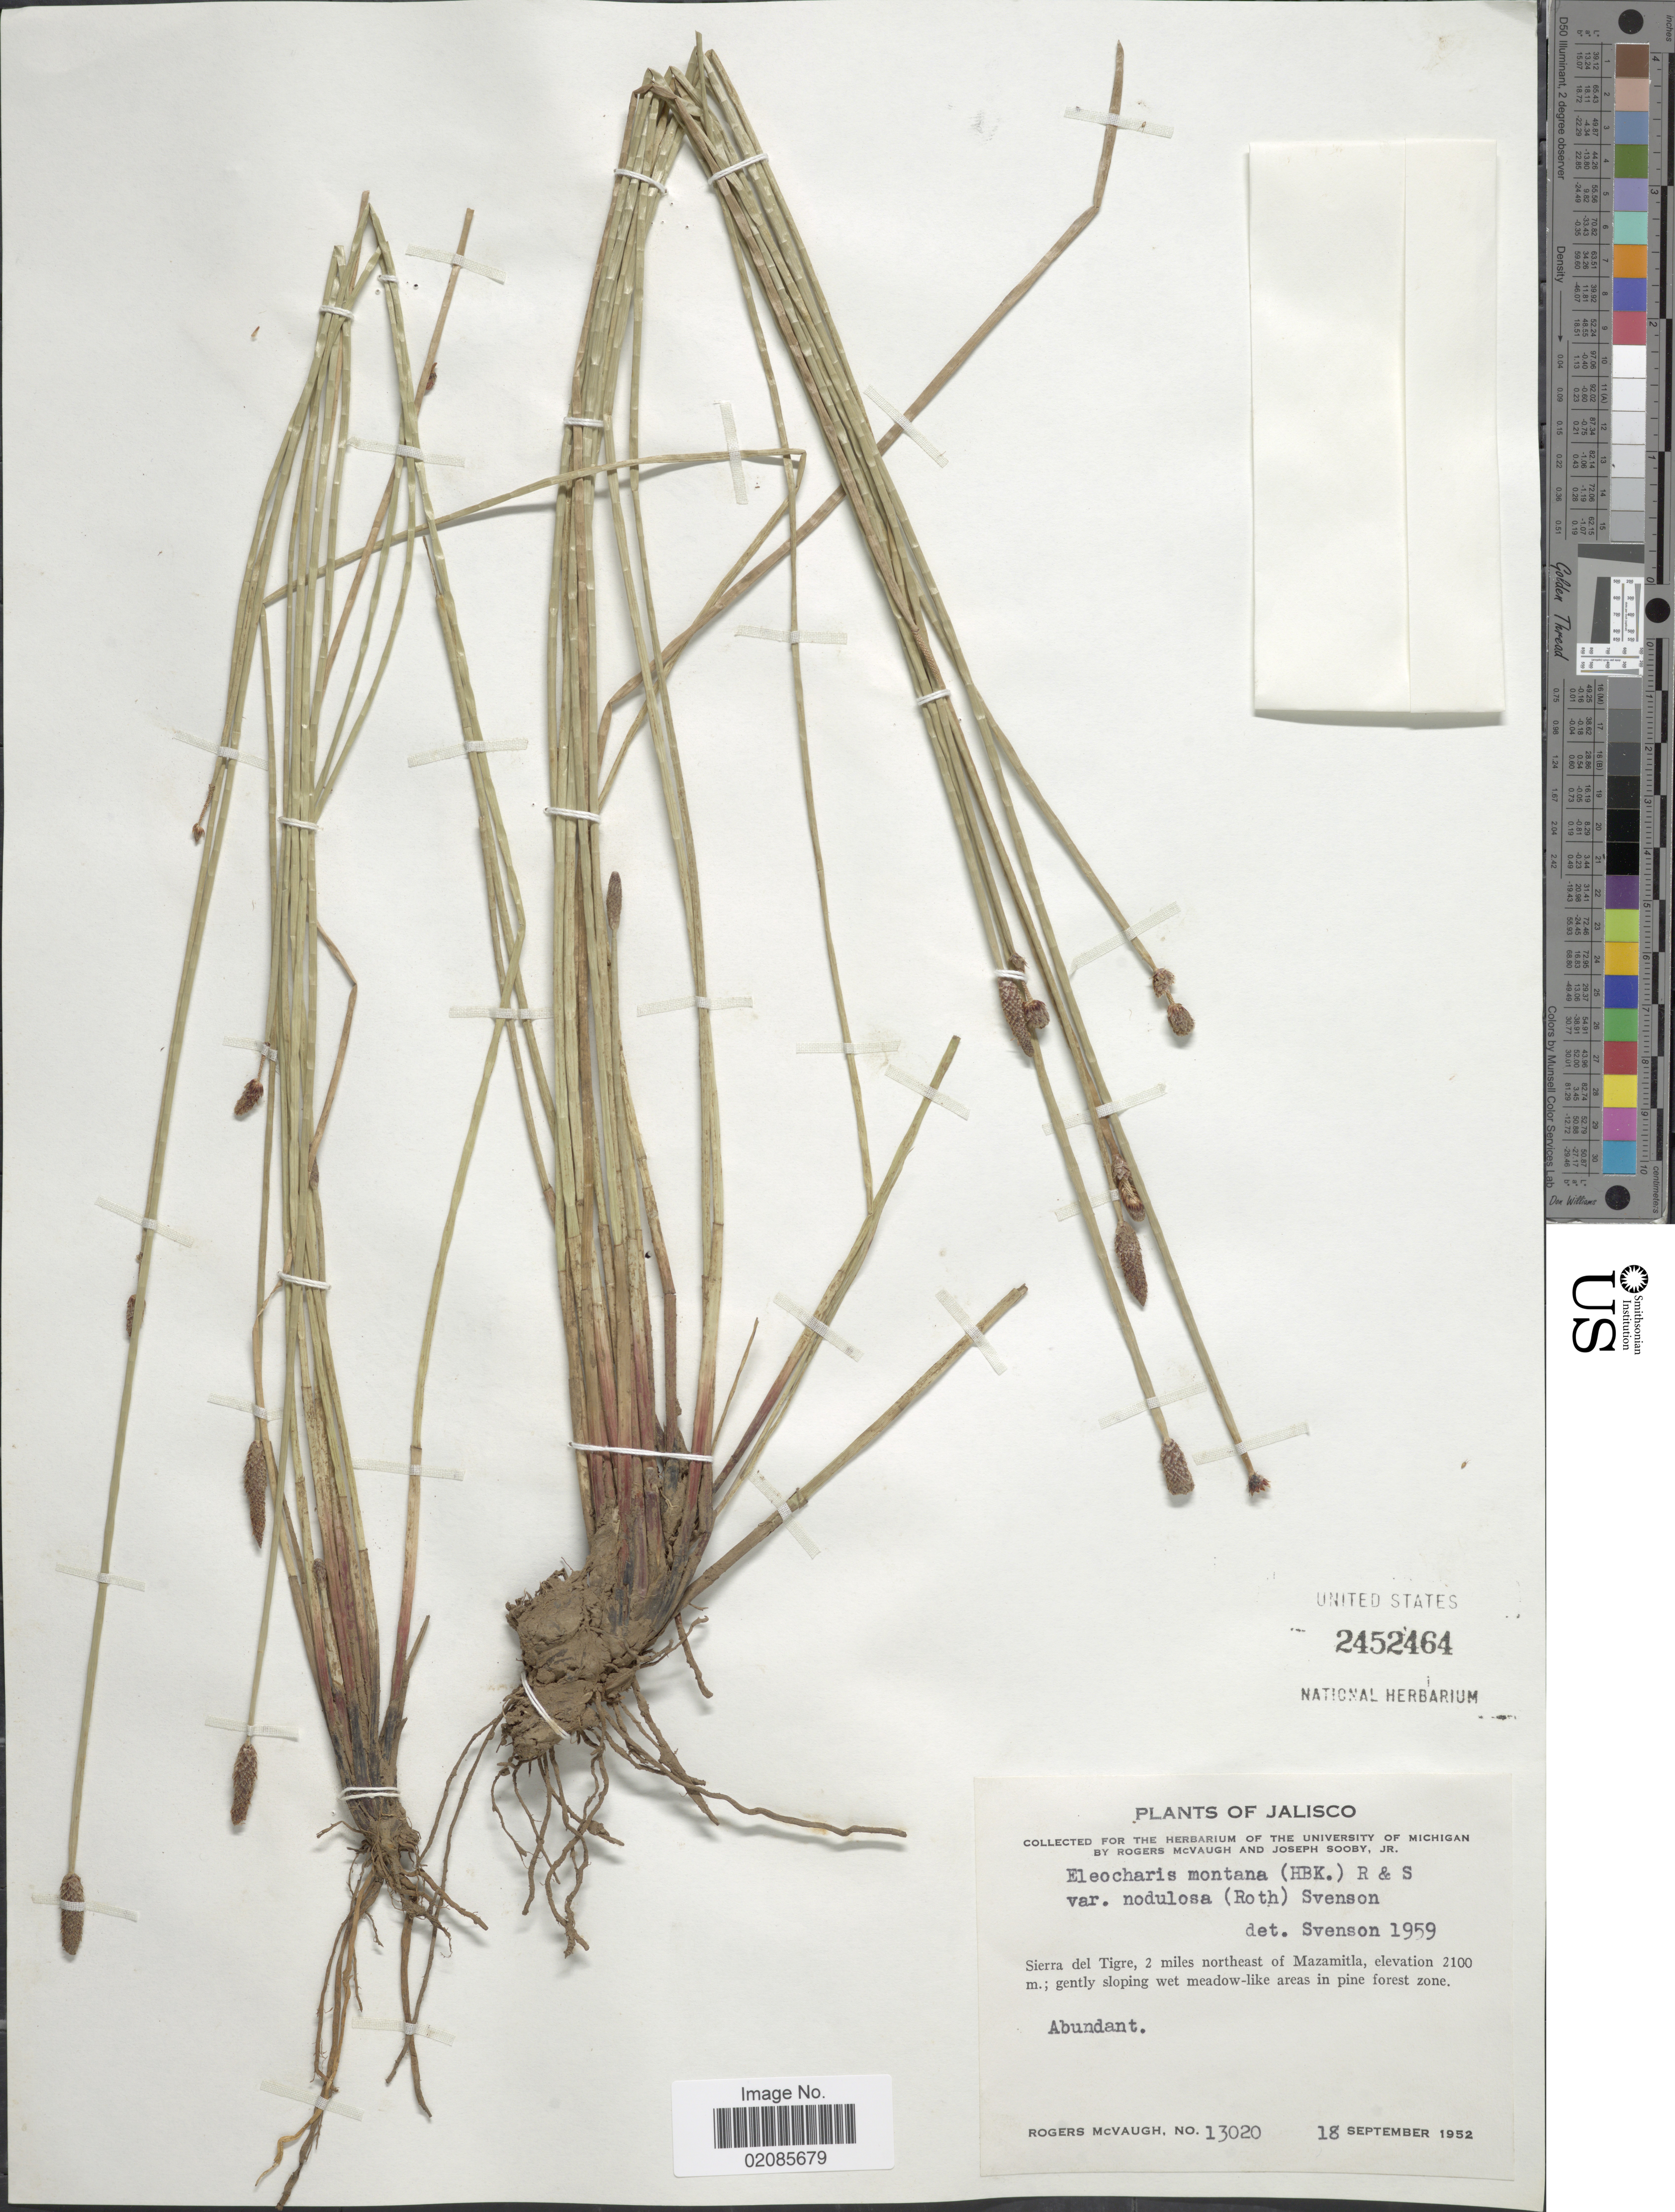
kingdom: Plantae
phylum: Tracheophyta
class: Liliopsida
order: Poales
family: Cyperaceae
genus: Eleocharis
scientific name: Eleocharis montana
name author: (Kunth) Roem. & Schult.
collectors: R. McVaugh & J. Sooby Jr.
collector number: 13020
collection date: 1952-09-18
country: Mexico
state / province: Jalisco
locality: Sierra del Tigre, 2 miles northeast of Mazamitla.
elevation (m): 2100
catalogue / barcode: US 2452464